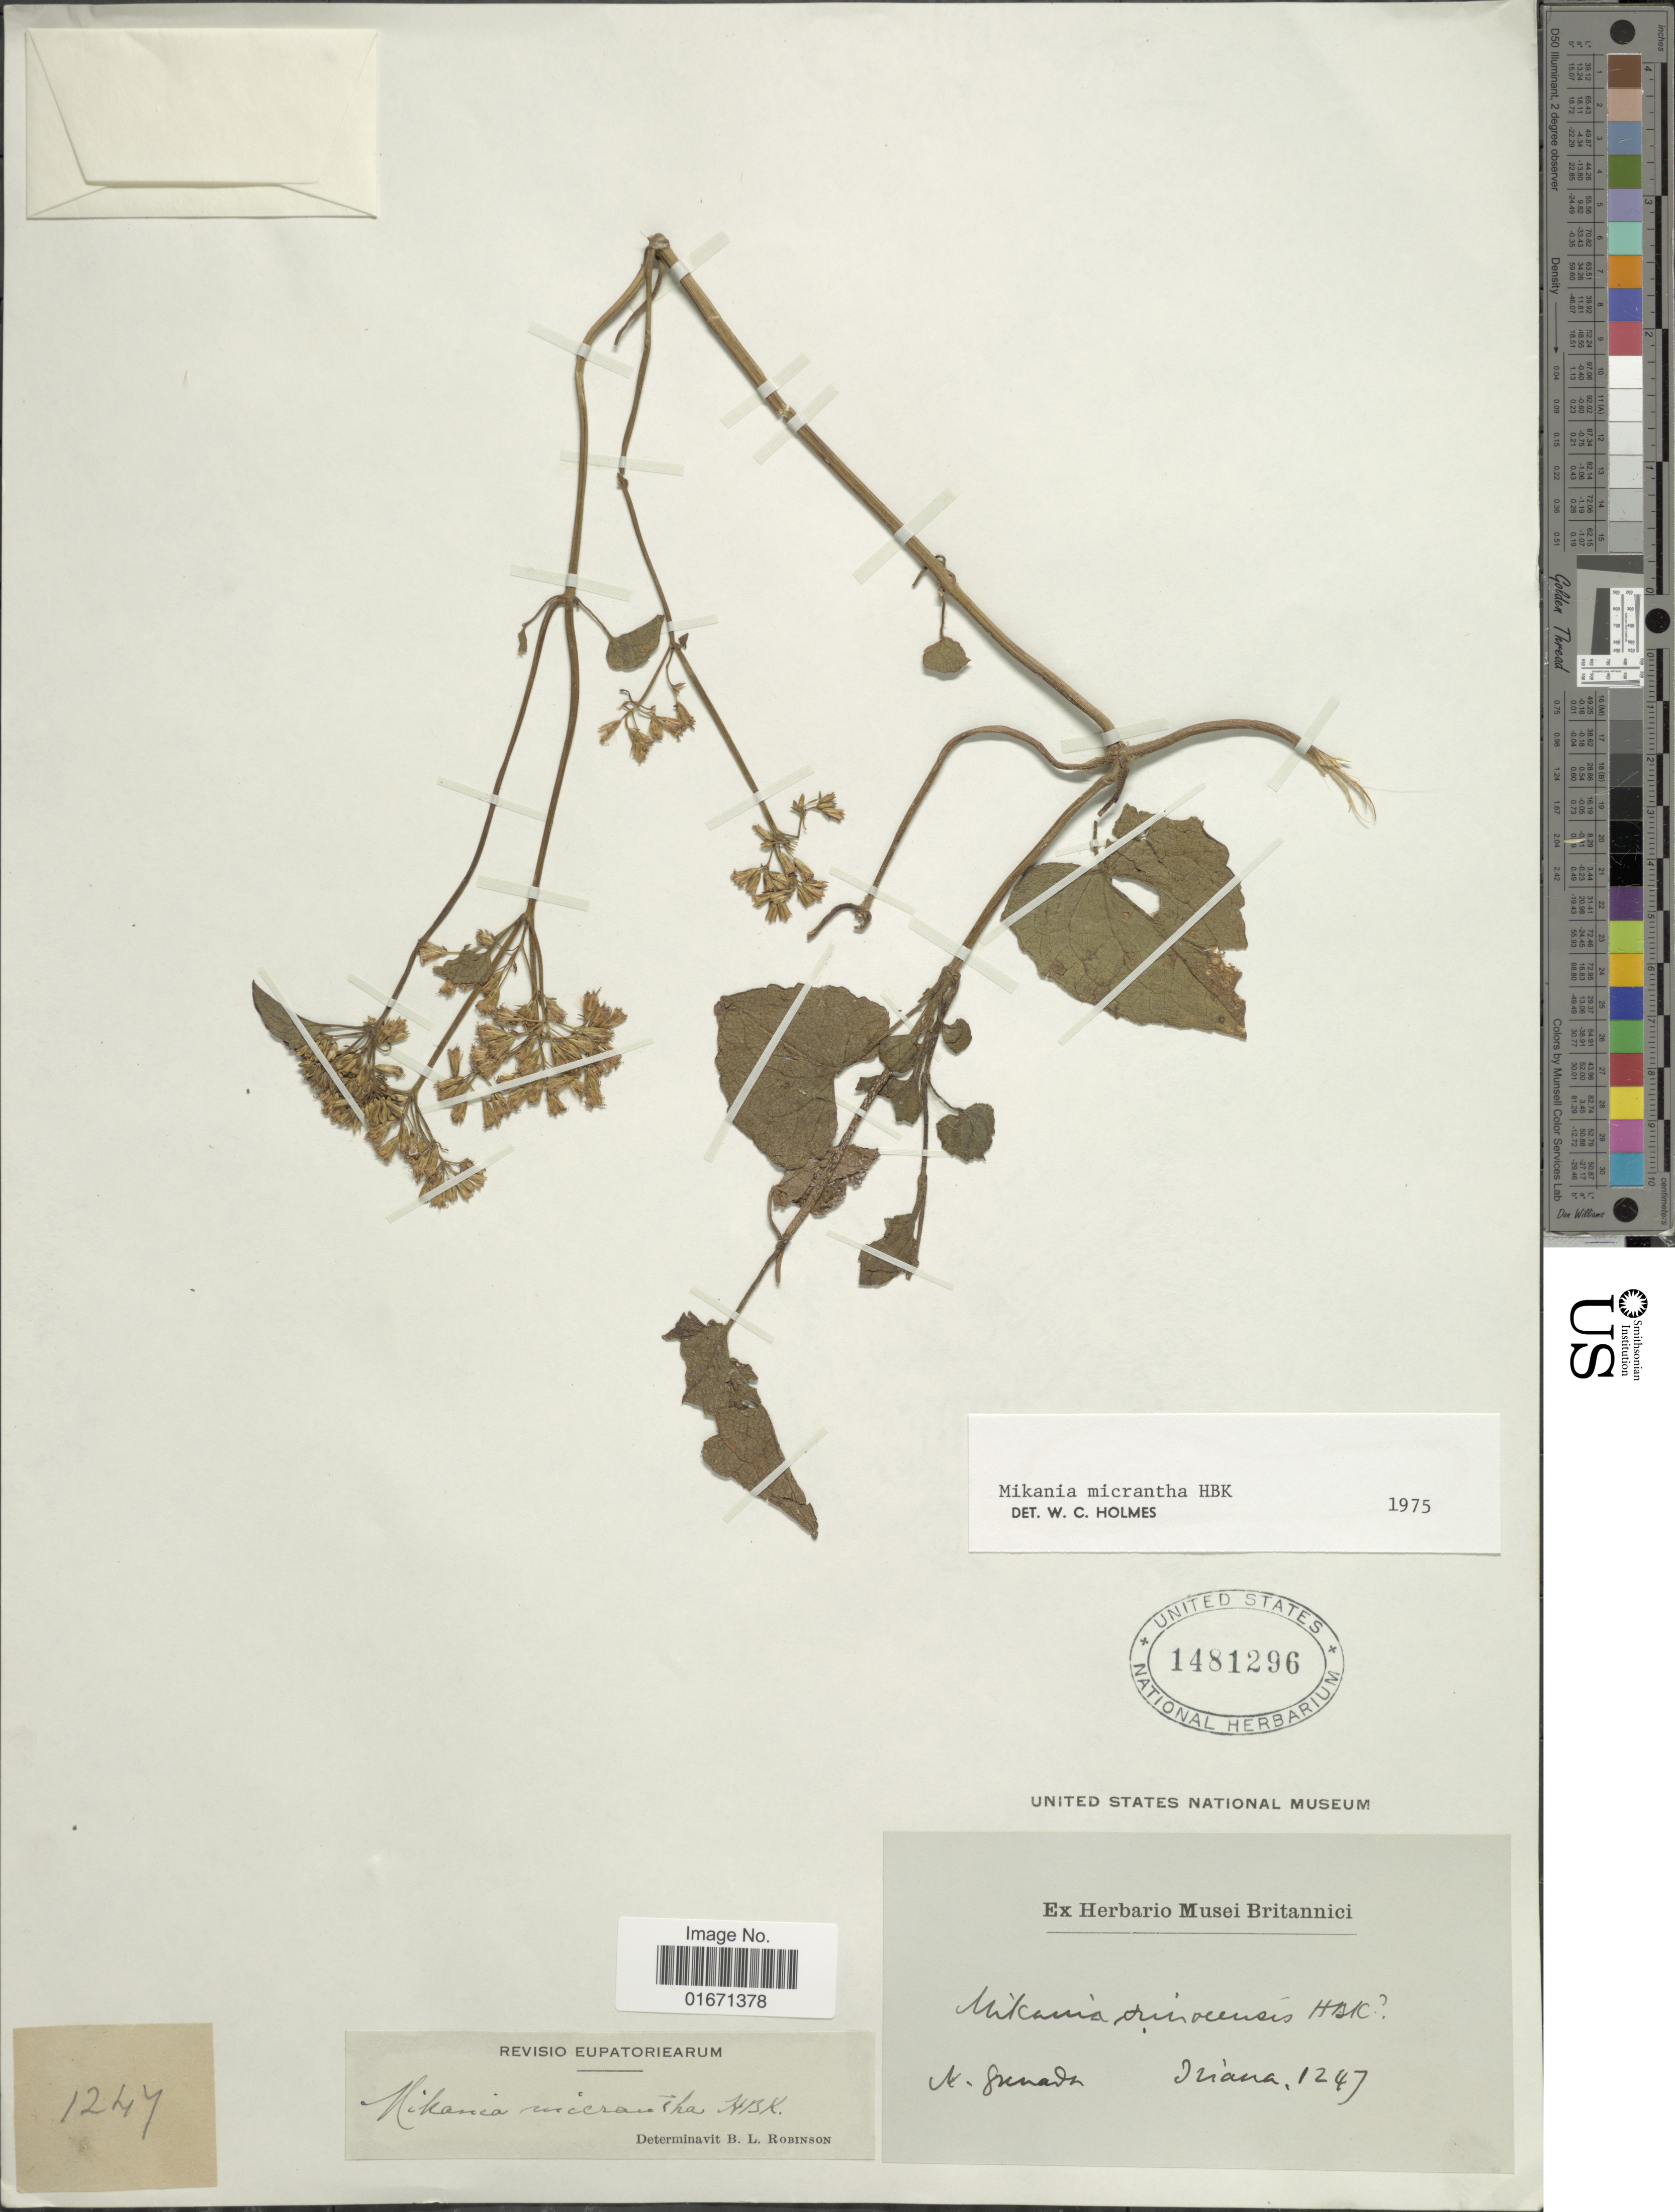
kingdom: Plantae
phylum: Tracheophyta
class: Magnoliopsida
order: Asterales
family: Asteraceae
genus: Mikania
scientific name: Mikania micrantha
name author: Kunth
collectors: Triana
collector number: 1247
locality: N. Grenada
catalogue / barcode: US 1481296